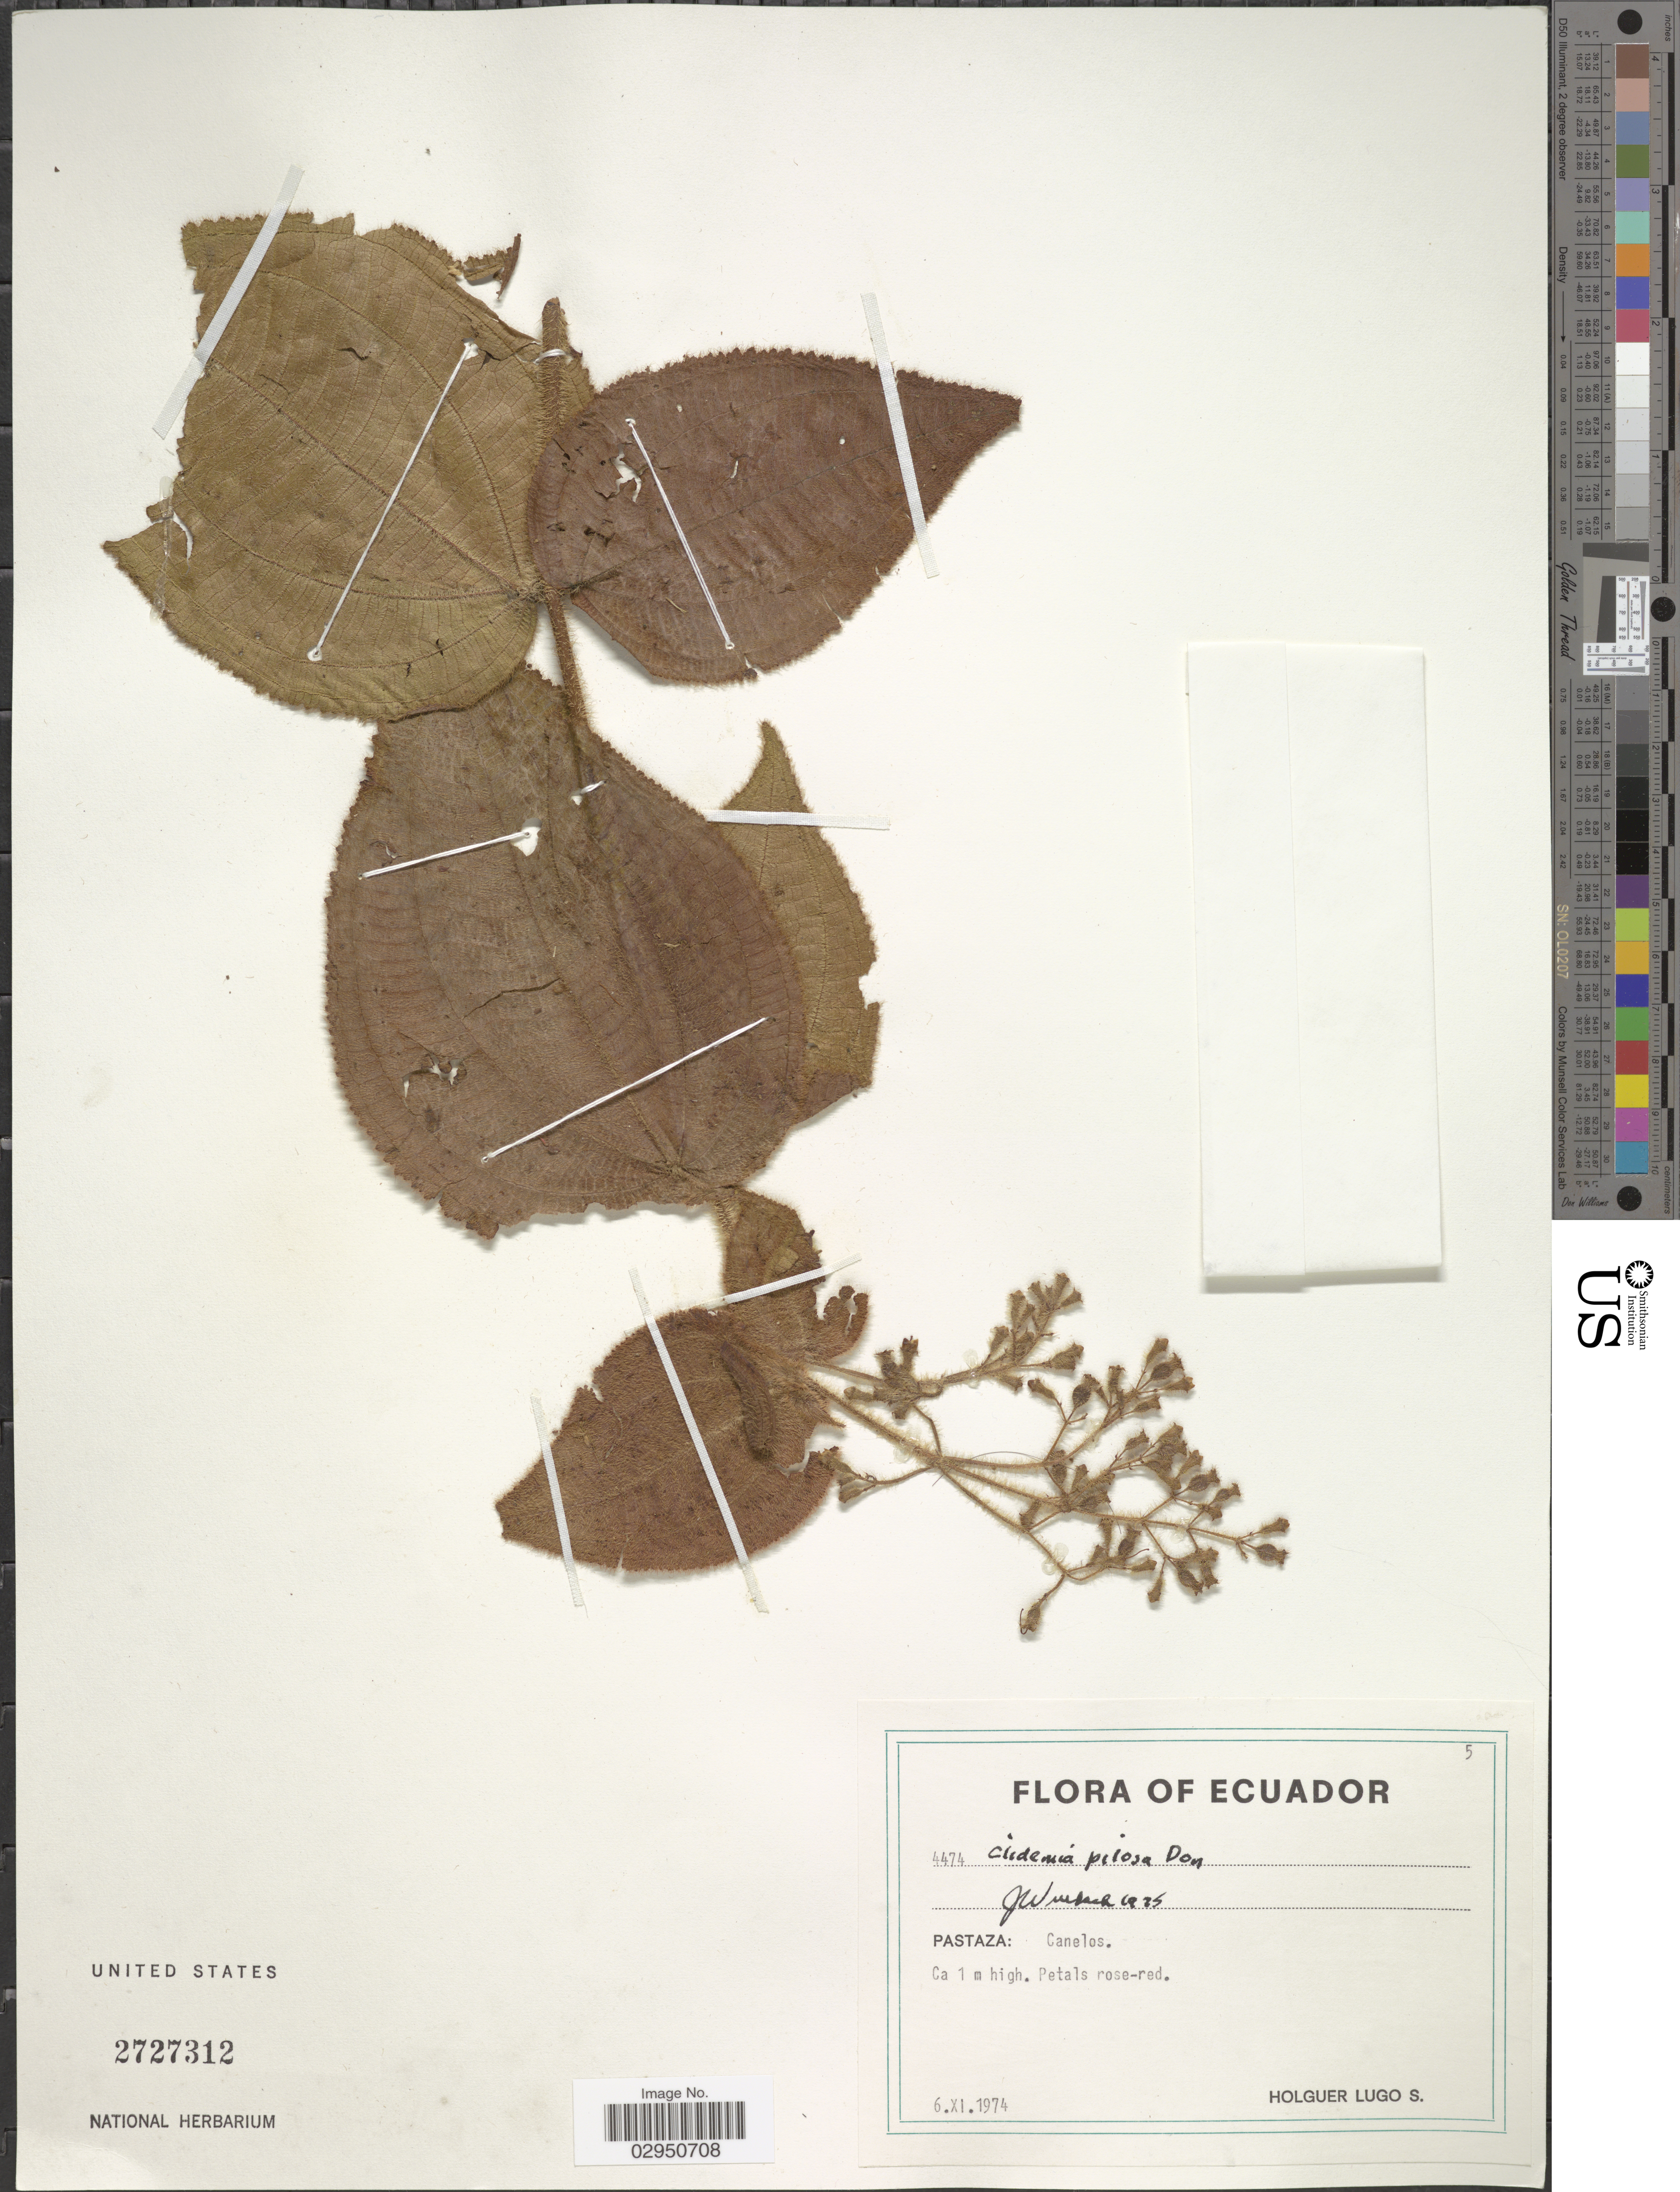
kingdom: Plantae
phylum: Tracheophyta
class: Magnoliopsida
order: Myrtales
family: Melastomataceae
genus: Clidemia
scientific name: Clidemia pilosa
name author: D. Don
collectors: H. Lugo S.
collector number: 4474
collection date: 1974-11-06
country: Ecuador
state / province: Pastaza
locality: Canelos.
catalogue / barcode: US 2727312